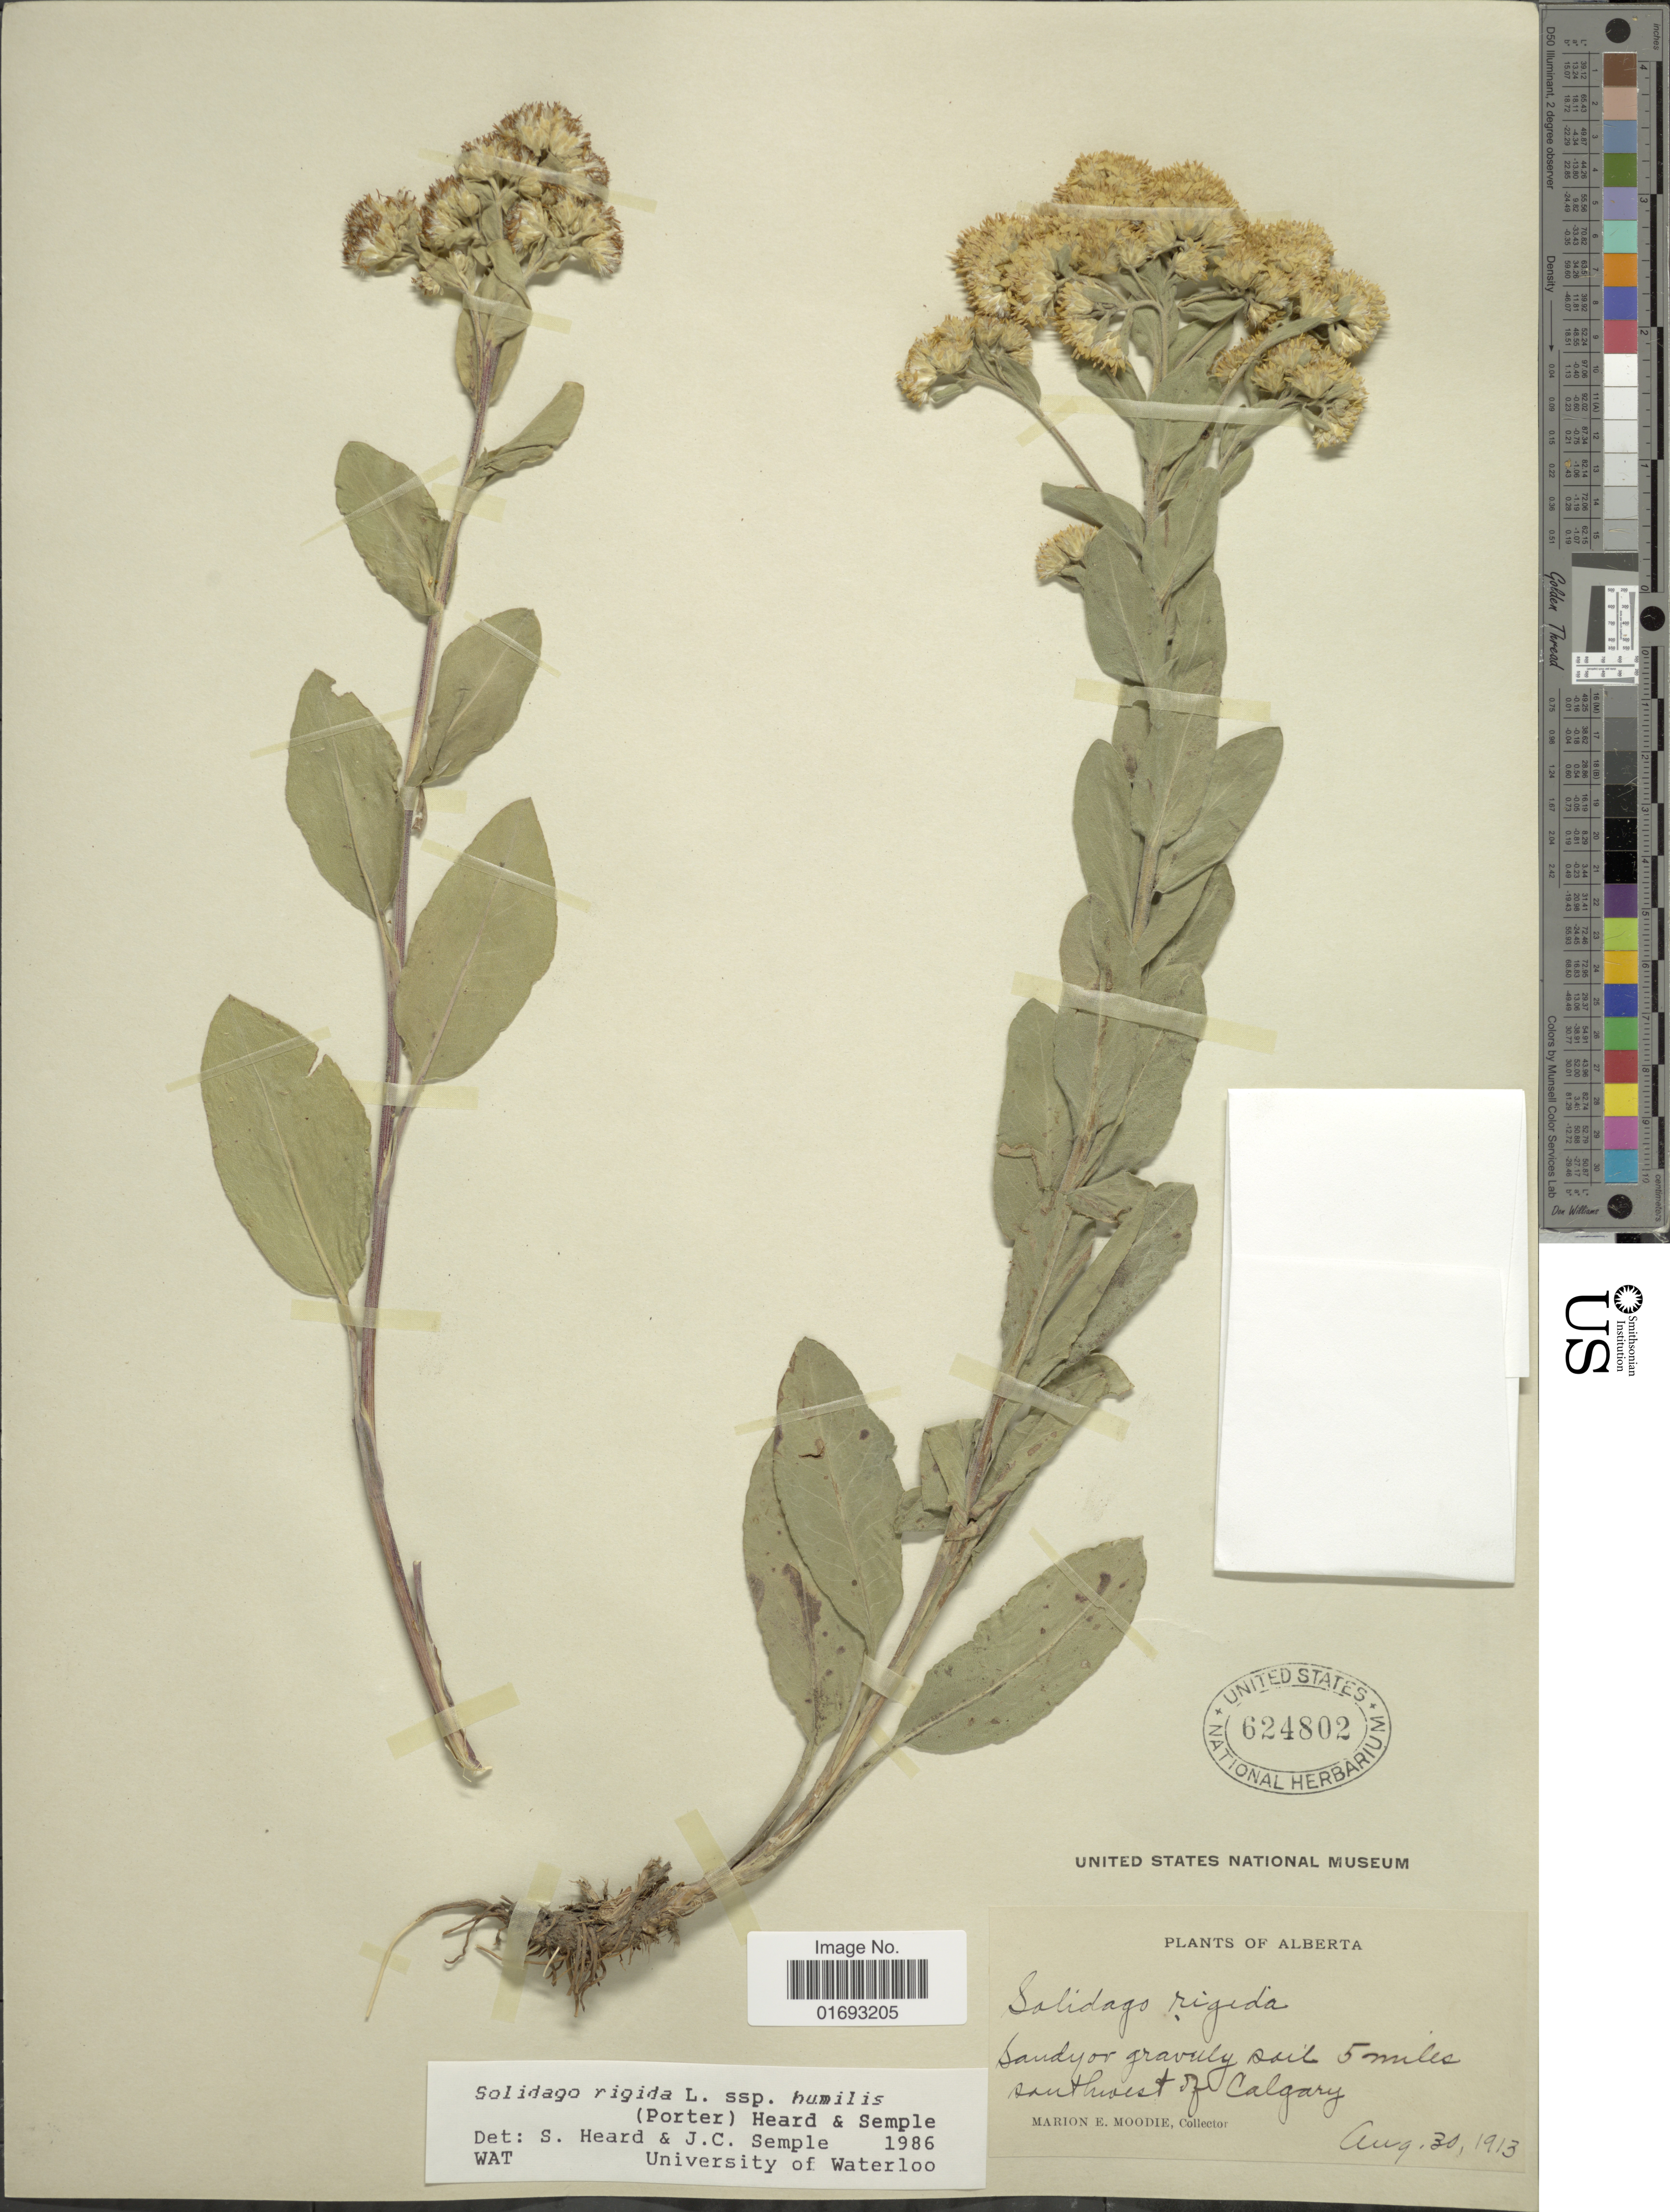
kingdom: Plantae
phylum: Tracheophyta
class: Magnoliopsida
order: Asterales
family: Asteraceae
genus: Oligoneuron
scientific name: Oligoneuron rigidum var. humile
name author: (Porter) G.L. Nesom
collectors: M. E. Moodie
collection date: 1913-08-30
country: Canada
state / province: Alberta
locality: Sandy or gravelly soil, 5 miles southwest of Calgary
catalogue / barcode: US 624802